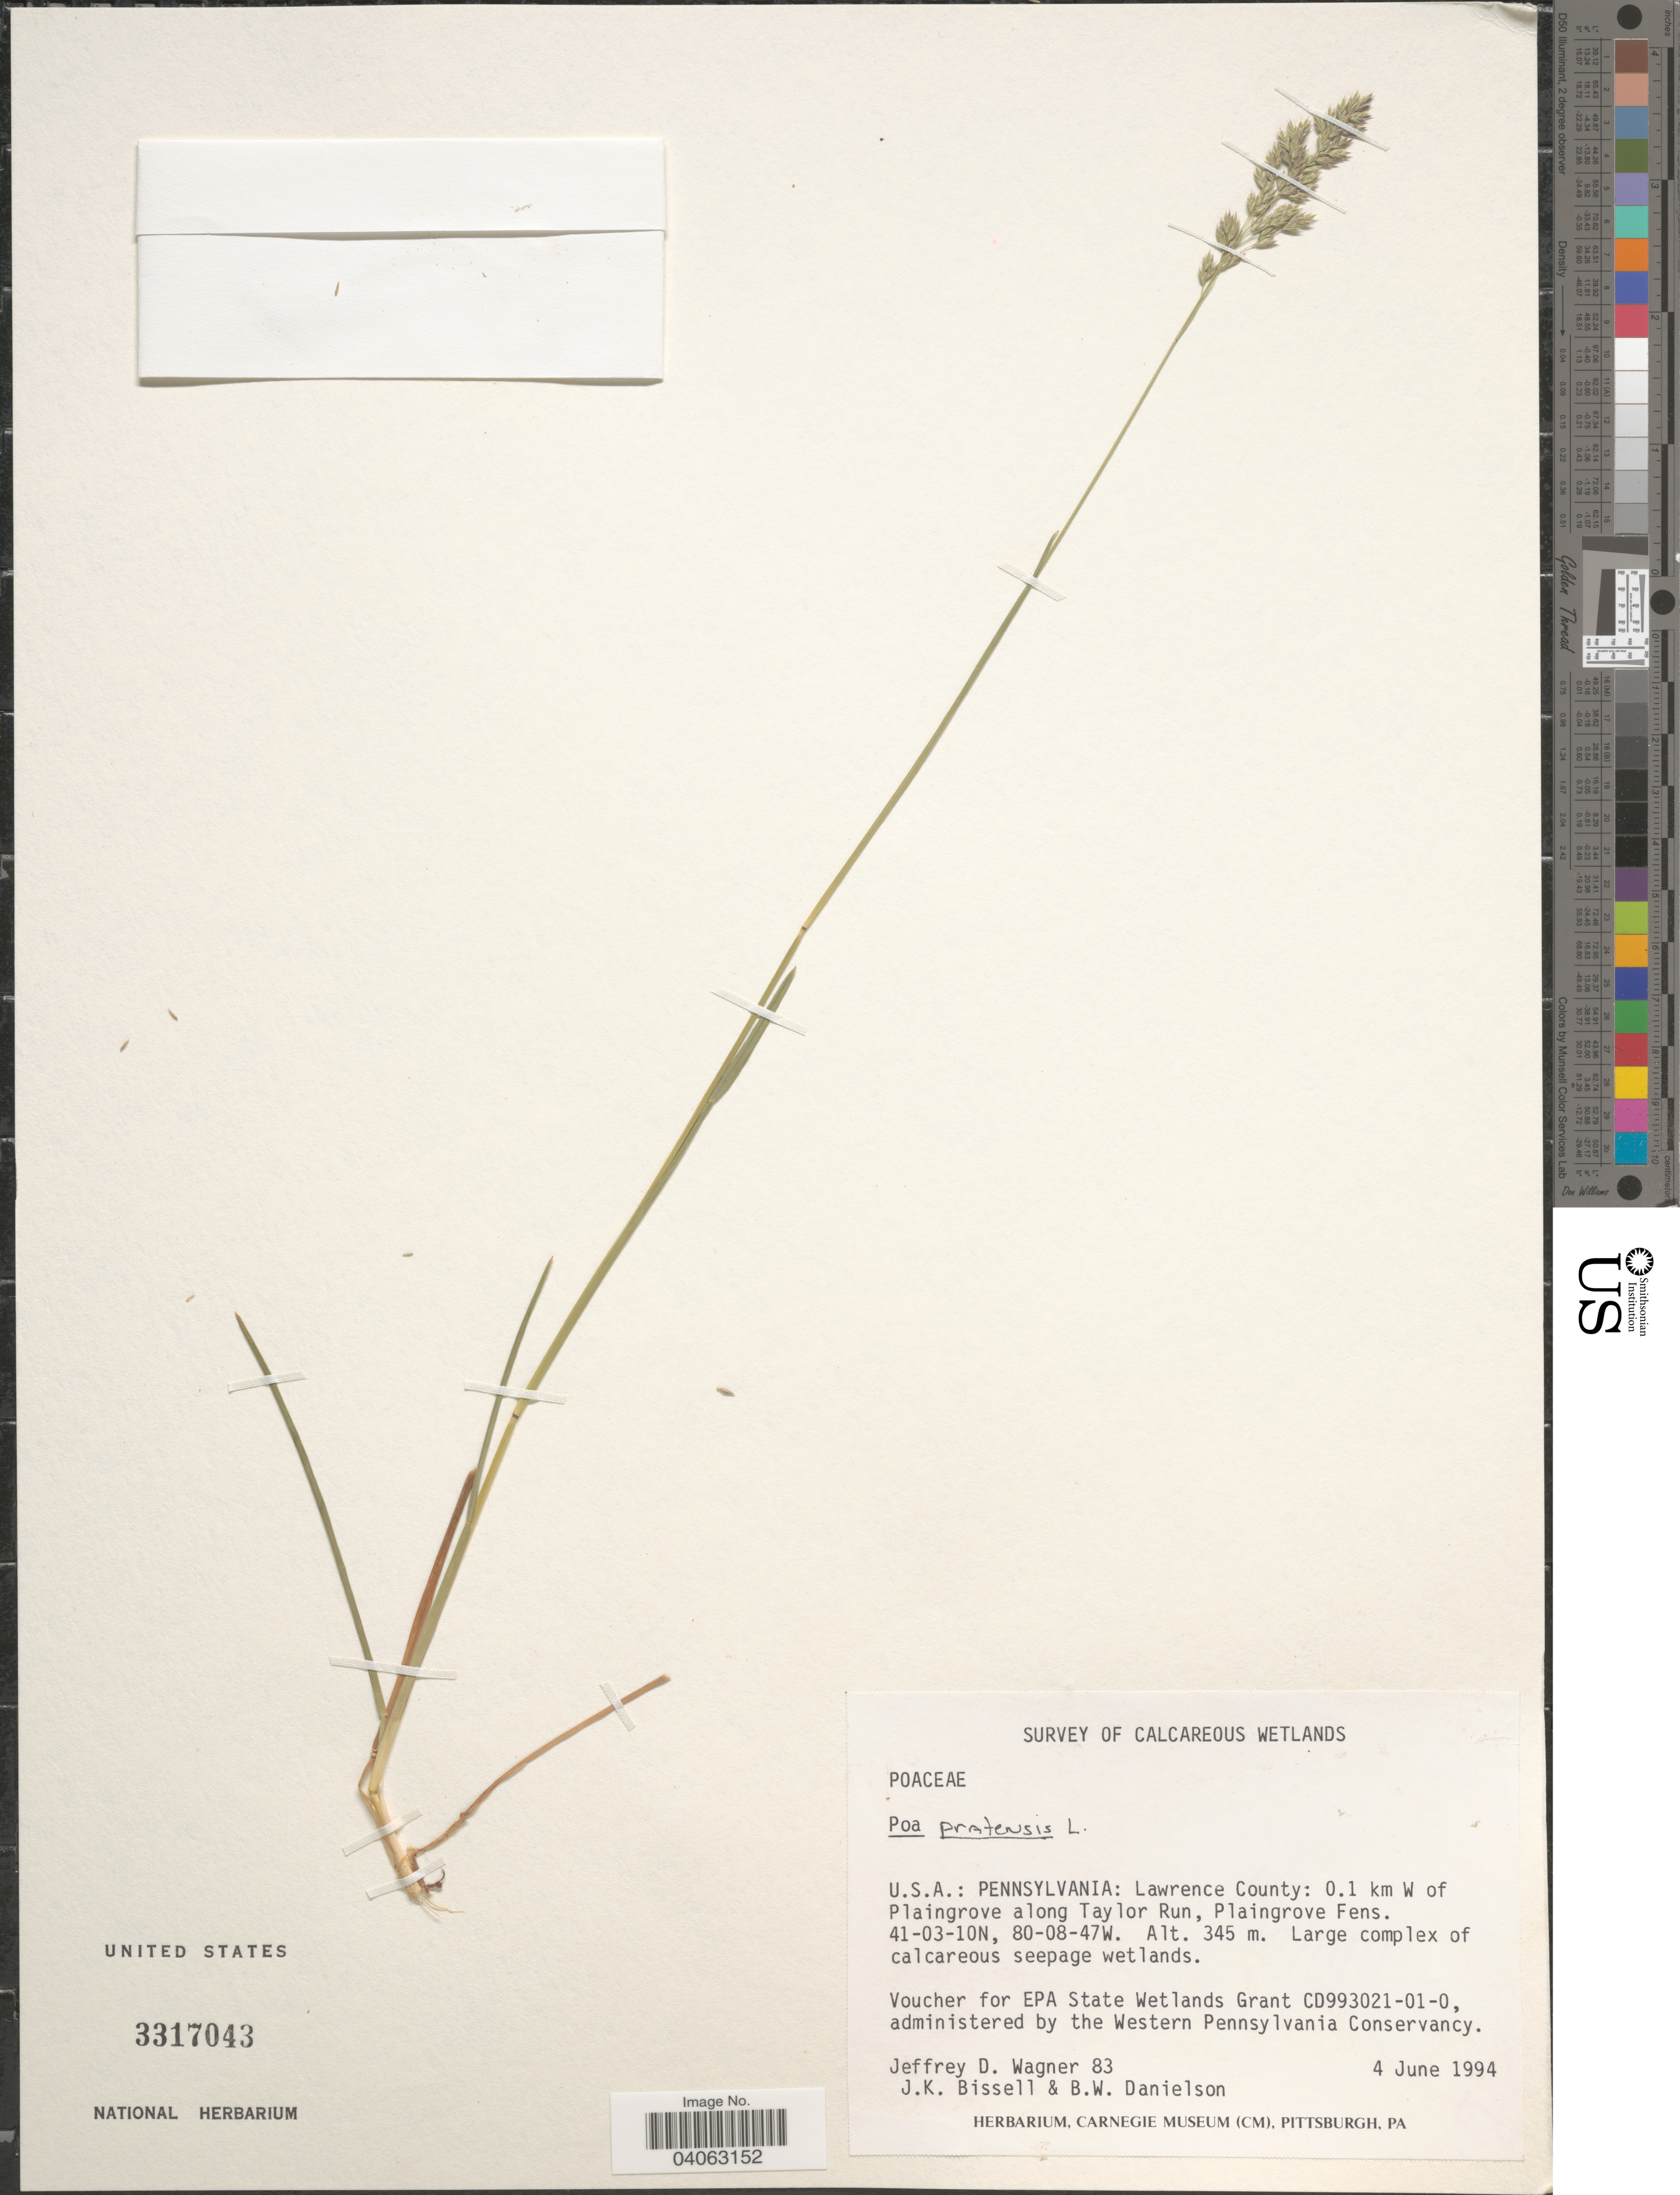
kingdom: Plantae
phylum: Tracheophyta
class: Liliopsida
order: Poales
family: Poaceae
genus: Poa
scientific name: Poa pratensis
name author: L.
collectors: J. D. Wagner, J. Bissell & B. Danielson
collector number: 83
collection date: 1994-06-04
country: United States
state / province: Pennsylvania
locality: Lawrence County: 0.1 km W of Plaingrove along Taylor Run, Plaingrove Fens.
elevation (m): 345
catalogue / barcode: US 3317043